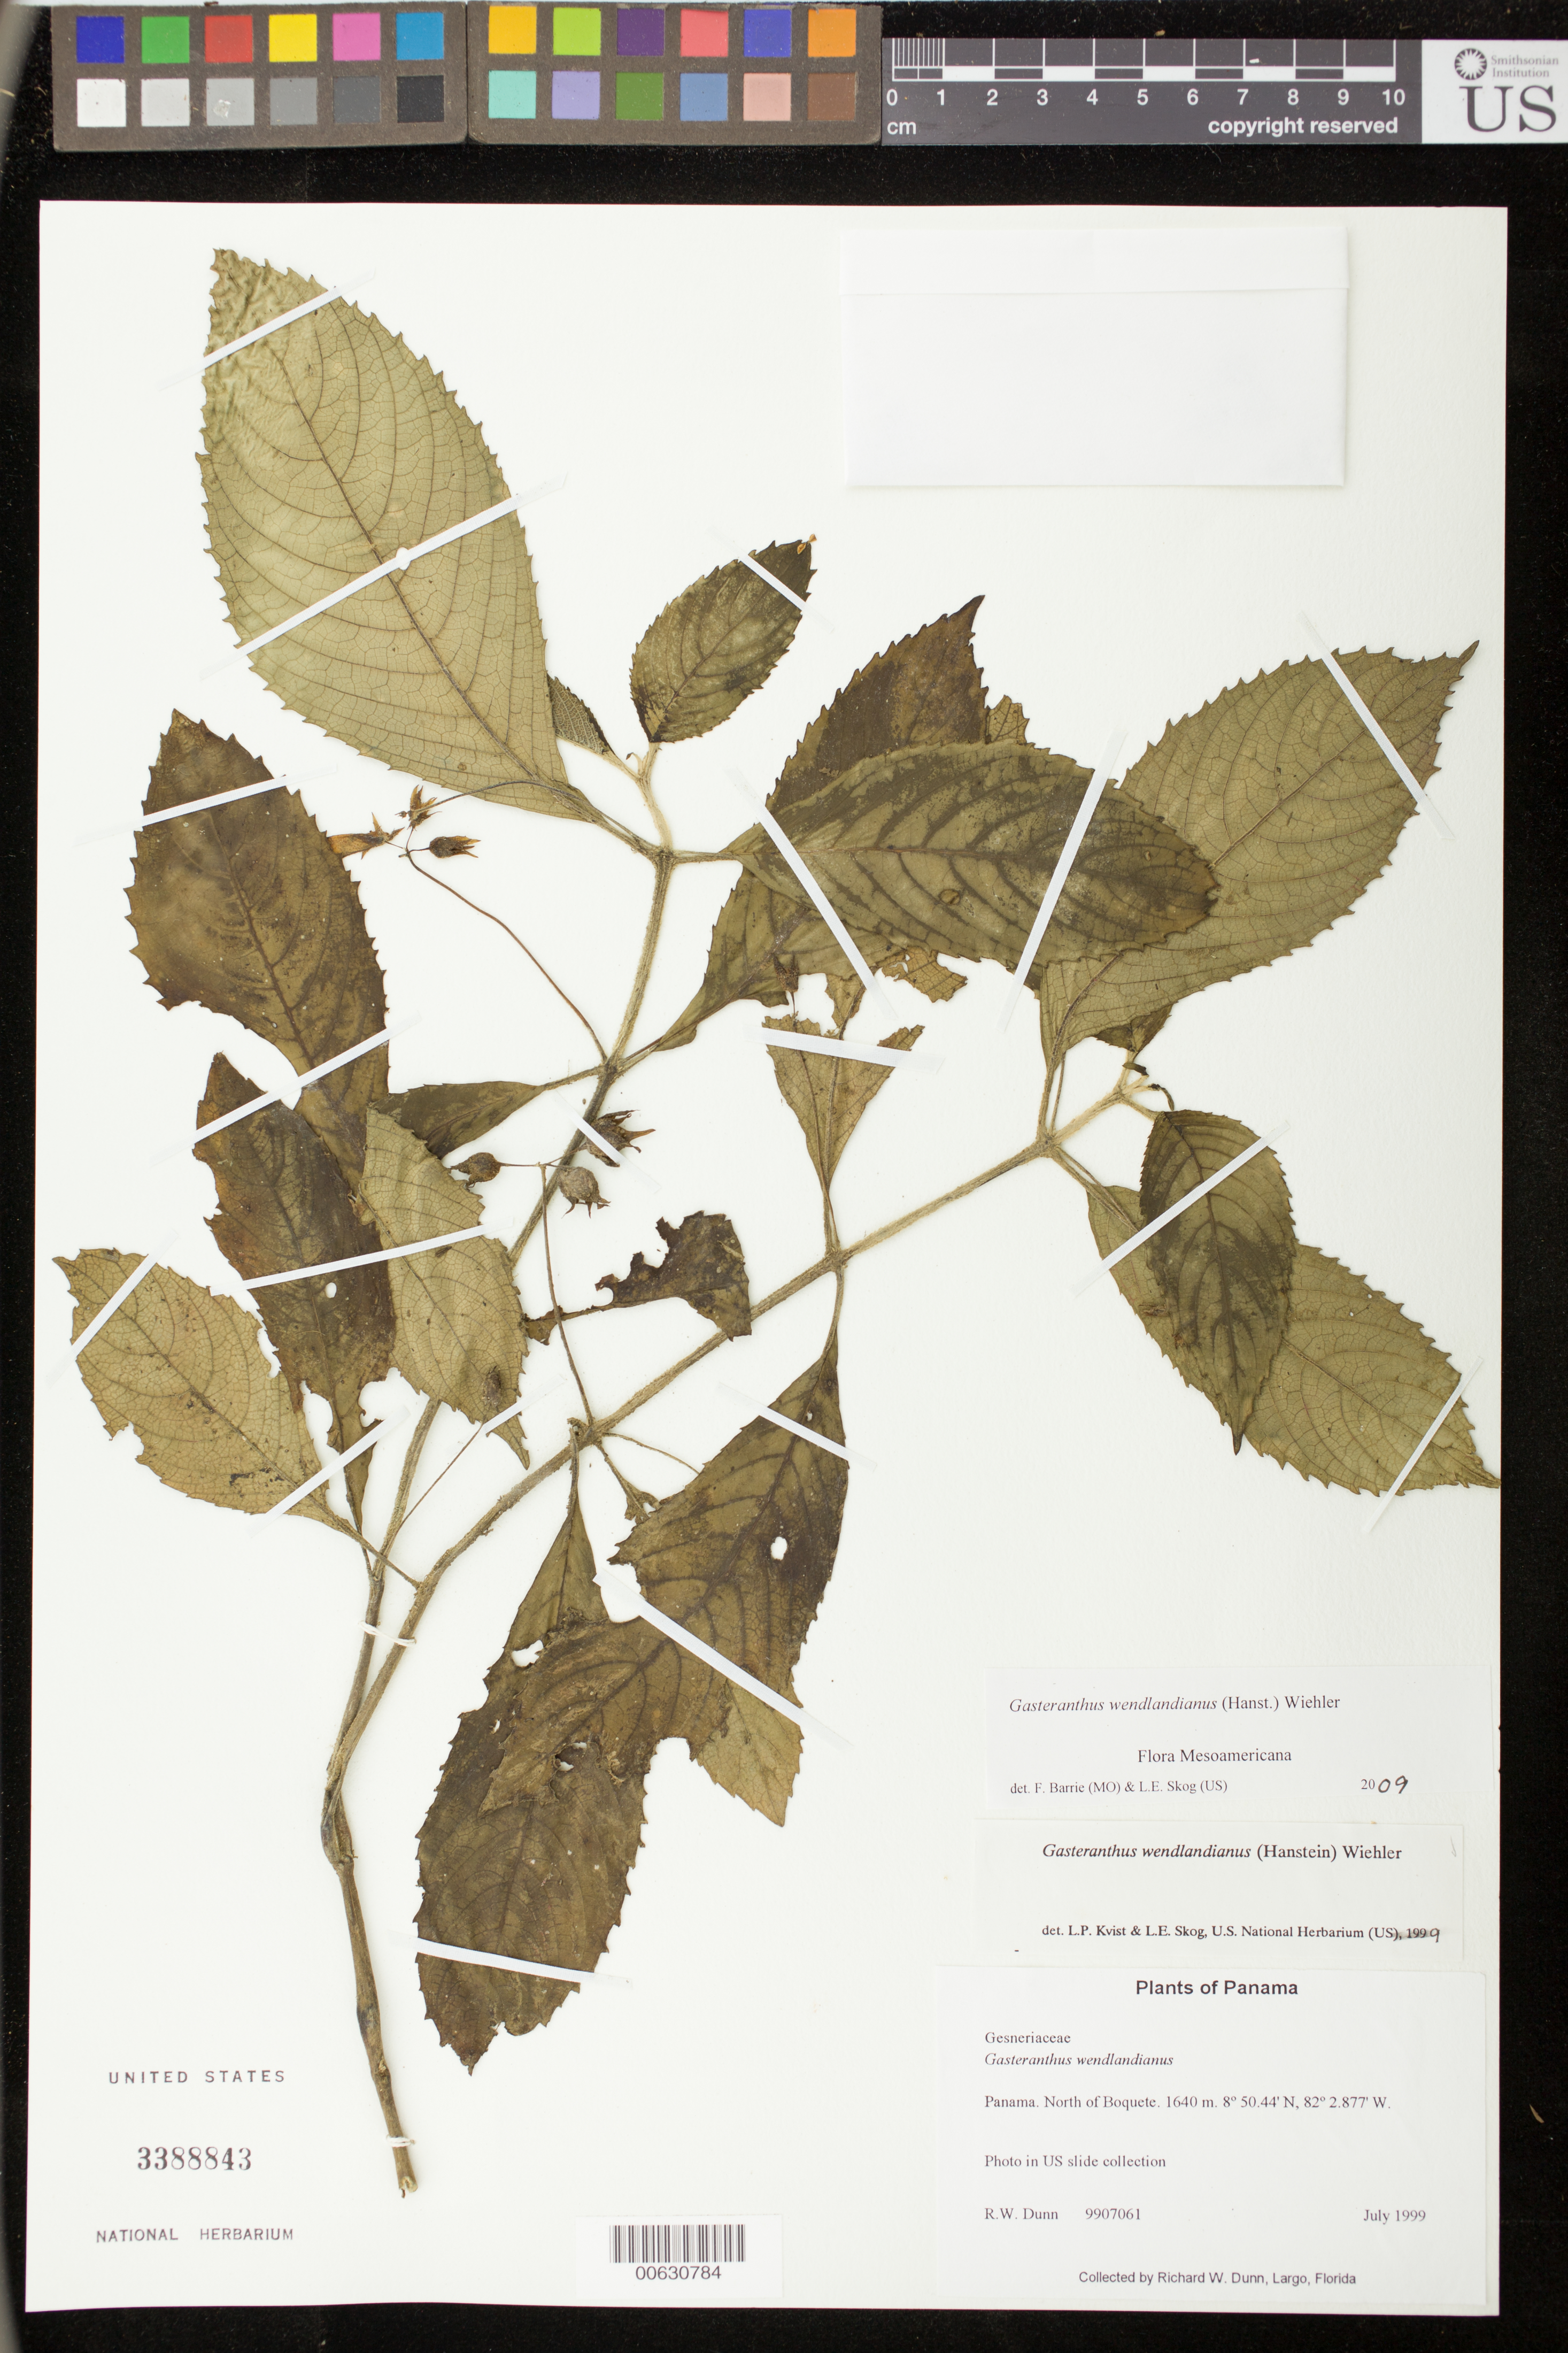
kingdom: Plantae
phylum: Tracheophyta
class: Magnoliopsida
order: Lamiales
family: Gesneriaceae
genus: Gasteranthus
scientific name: Gasteranthus wendlandianus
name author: (Hanst.) Wiehler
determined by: Skog, Laurence E.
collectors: R. Dunn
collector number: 9907061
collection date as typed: Jul 1999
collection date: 1999-07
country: Panama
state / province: Bocas del Toro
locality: North of Boquete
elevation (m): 1640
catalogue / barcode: US 3388843